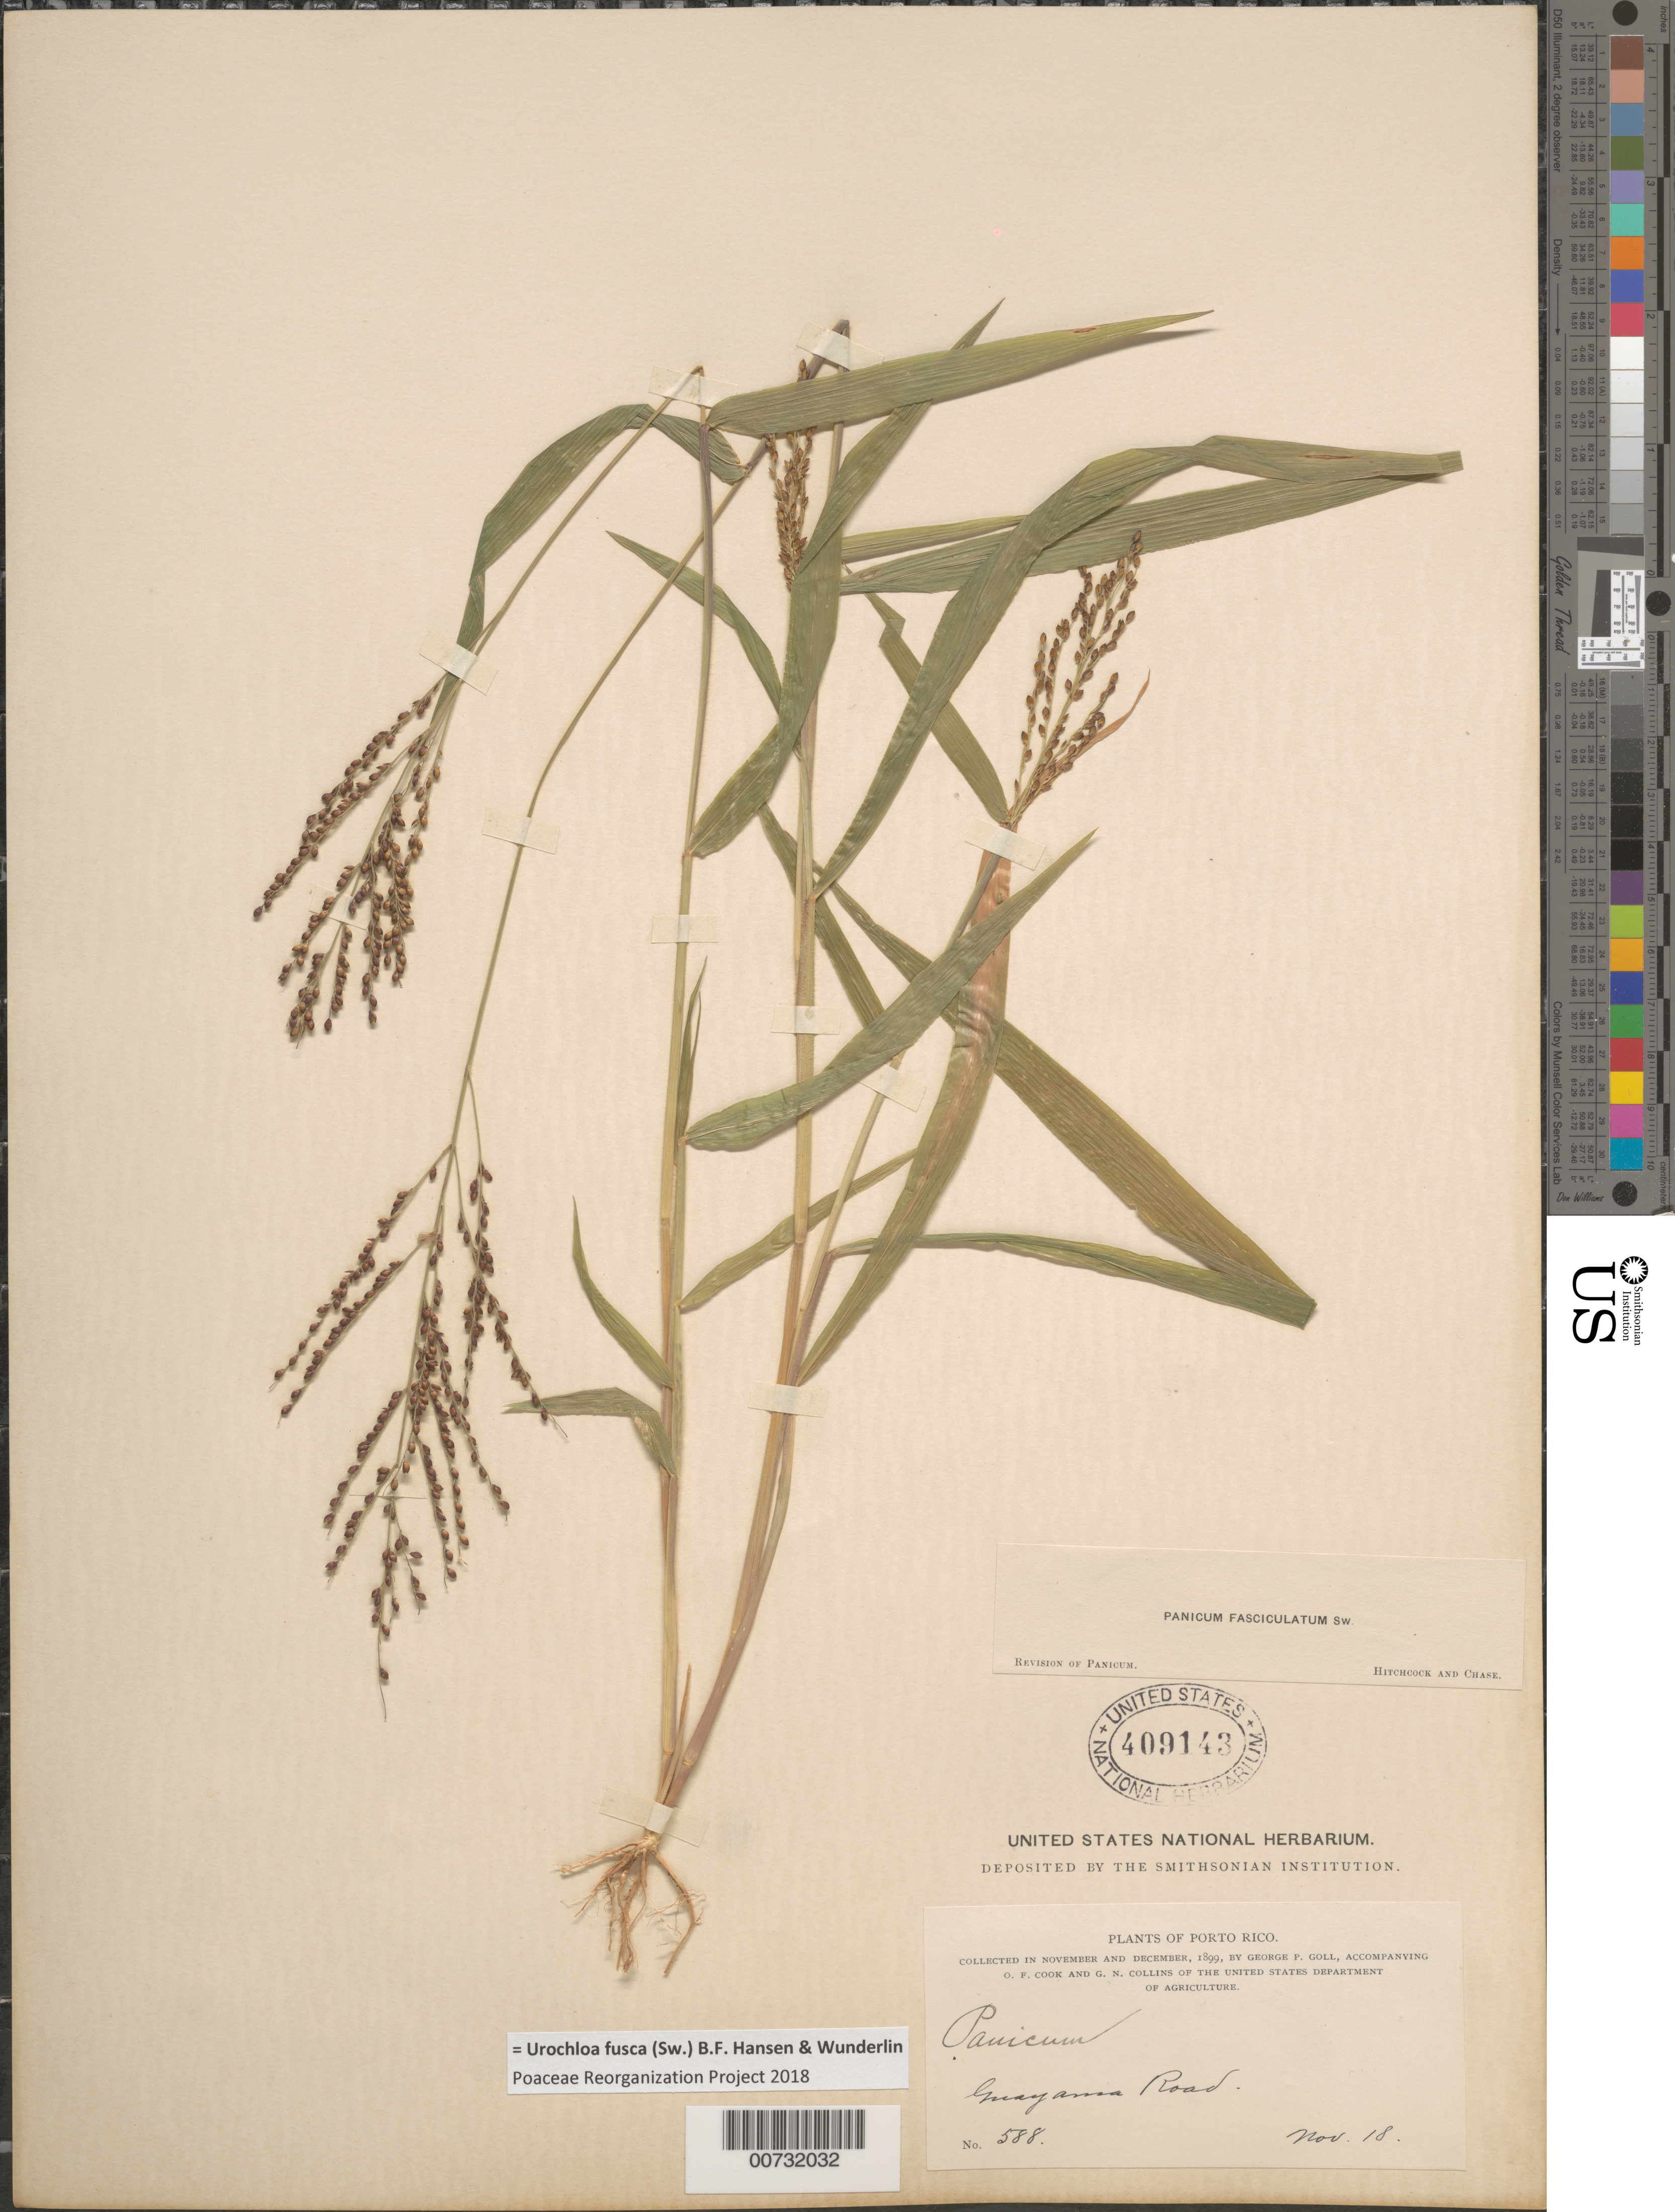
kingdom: Plantae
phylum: Tracheophyta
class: Liliopsida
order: Poales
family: Poaceae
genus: Urochloa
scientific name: Urochloa fusca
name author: (Sw.) B.F. Hansen & Wunderlin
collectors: G. Goll, O. F. Cook & G. N. Collins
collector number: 588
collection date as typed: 18 Nov 1899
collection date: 1899-11-18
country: Puerto Rico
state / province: Guayama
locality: Guayama Road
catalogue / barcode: US 409143